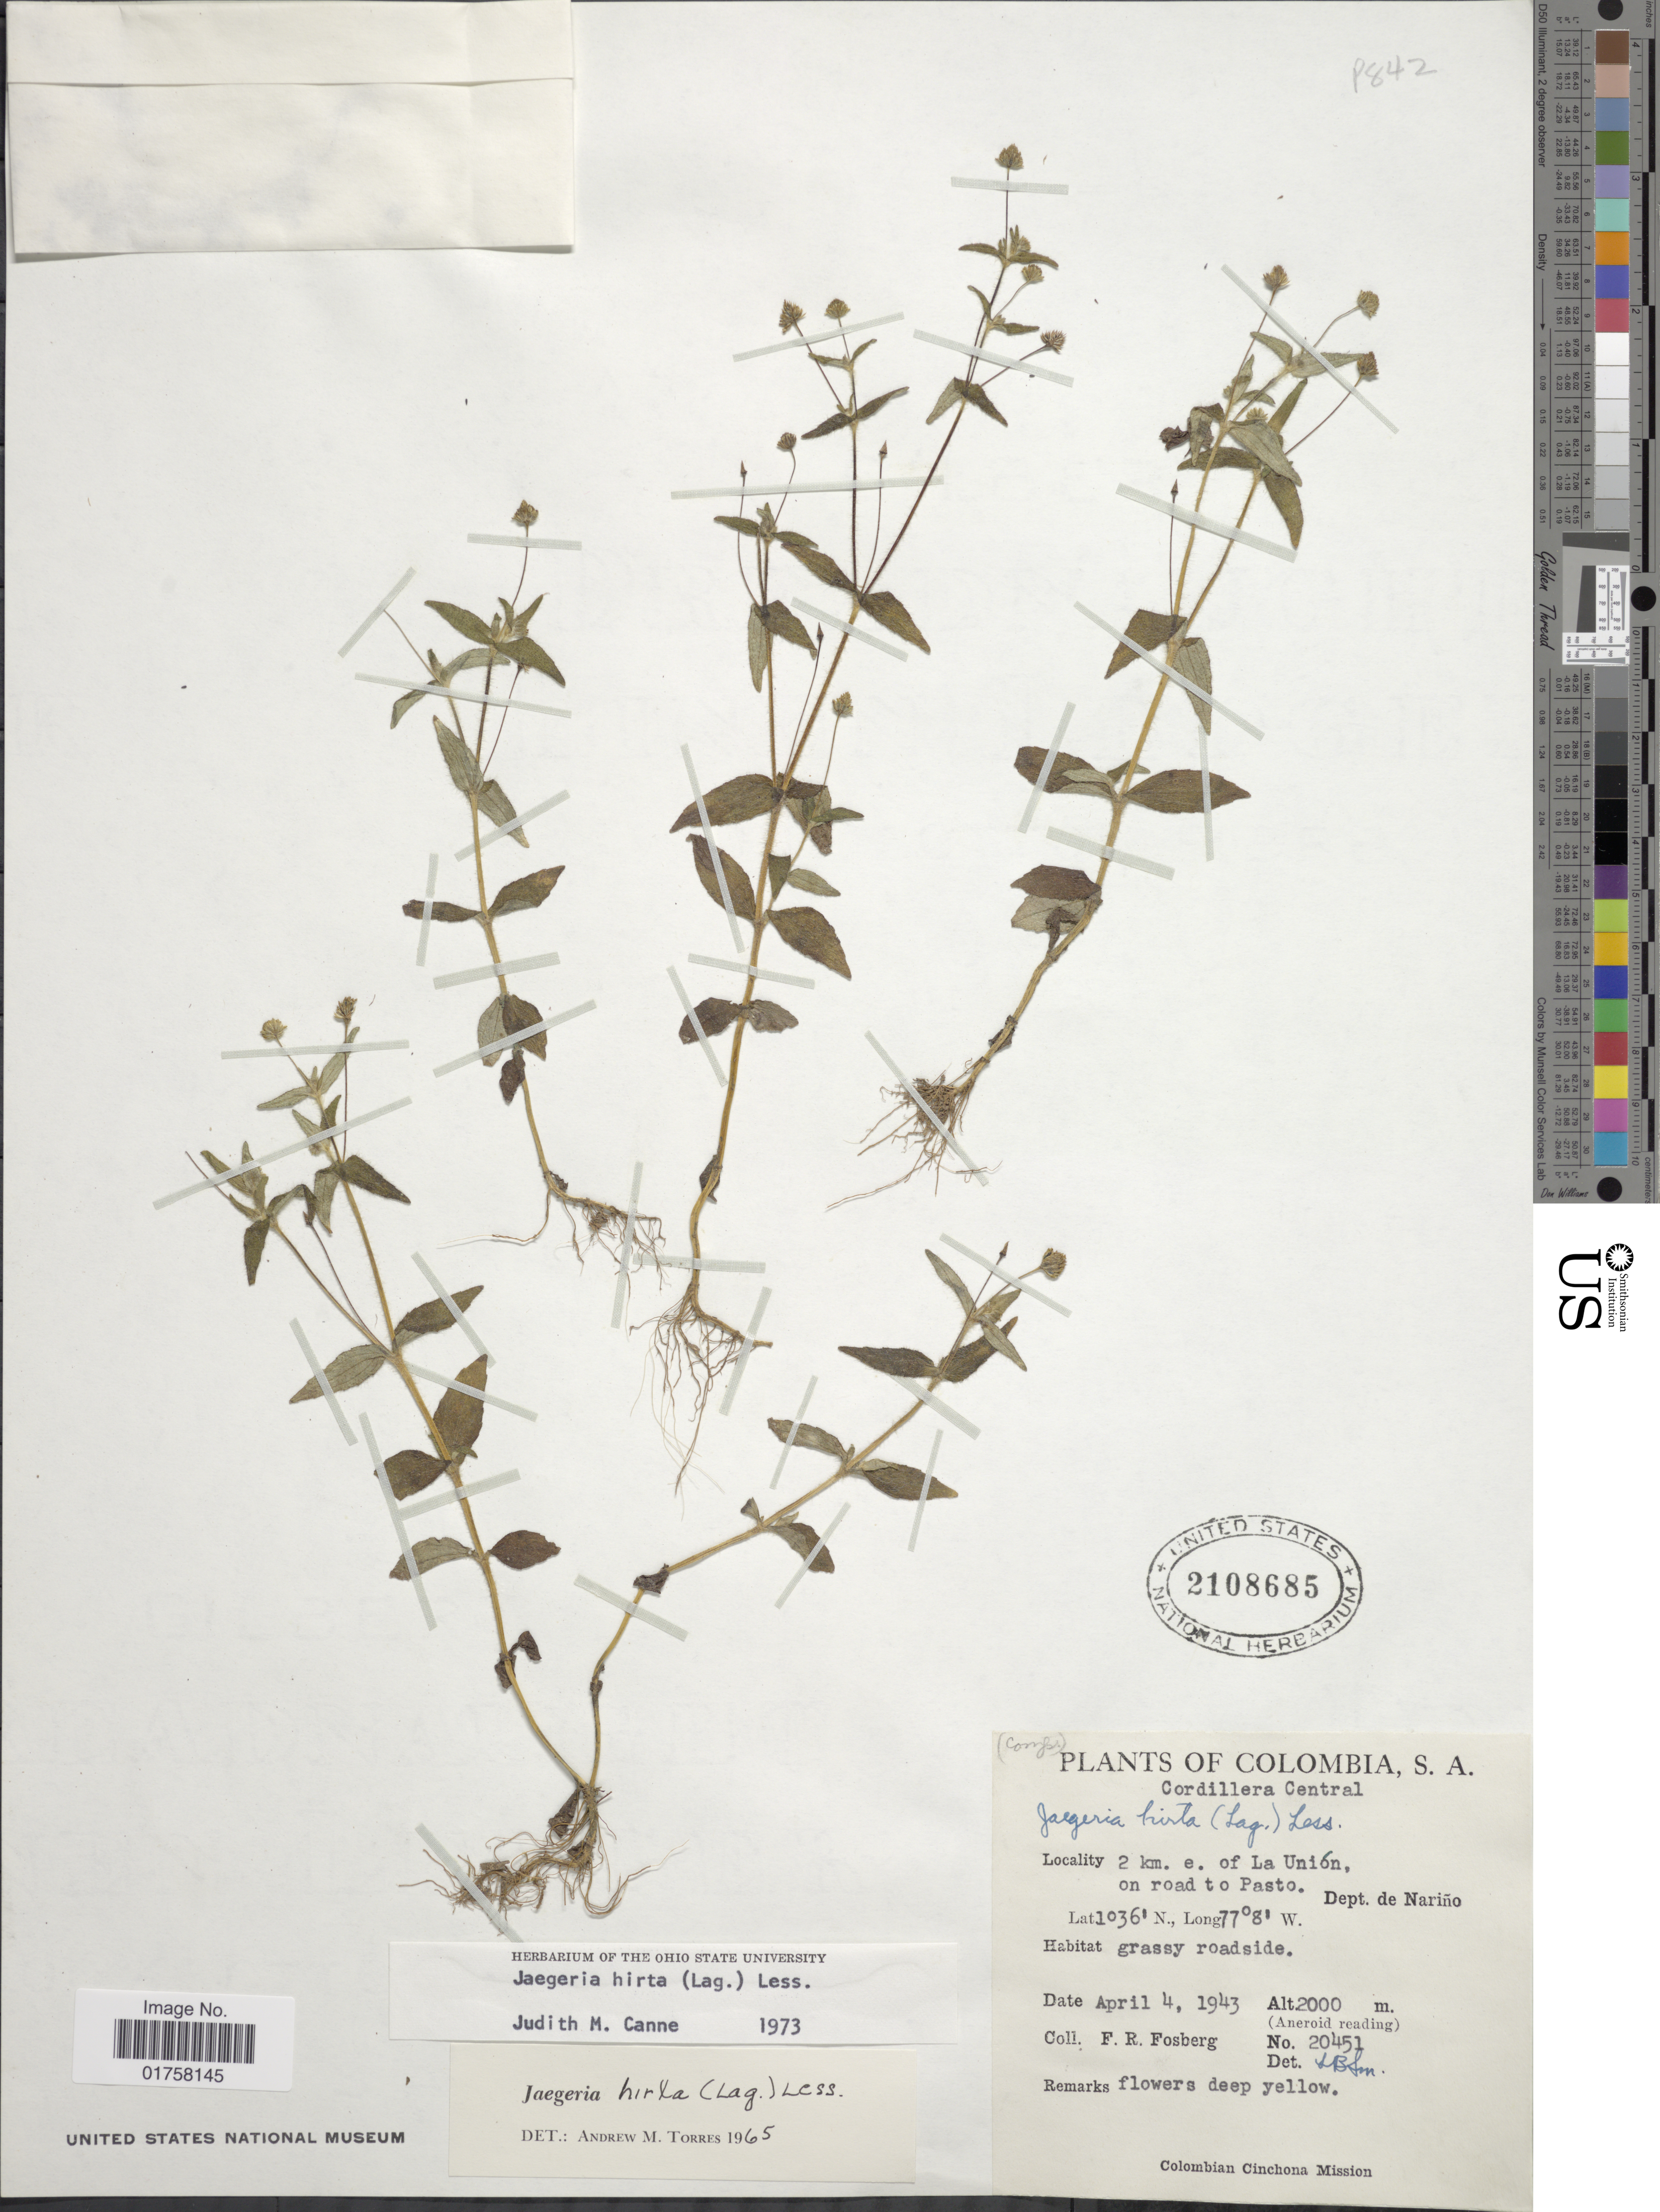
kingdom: Plantae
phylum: Tracheophyta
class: Magnoliopsida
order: Asterales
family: Asteraceae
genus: Jaegeria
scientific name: Jaegeria hirta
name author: (Lag.) Less.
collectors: F. R. Fosberg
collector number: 20451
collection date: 1943-04-04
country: Colombia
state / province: Nariño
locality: Cordillera Central, 2 km. e of La Unión, on road to Pasto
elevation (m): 2000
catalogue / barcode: US 2108685